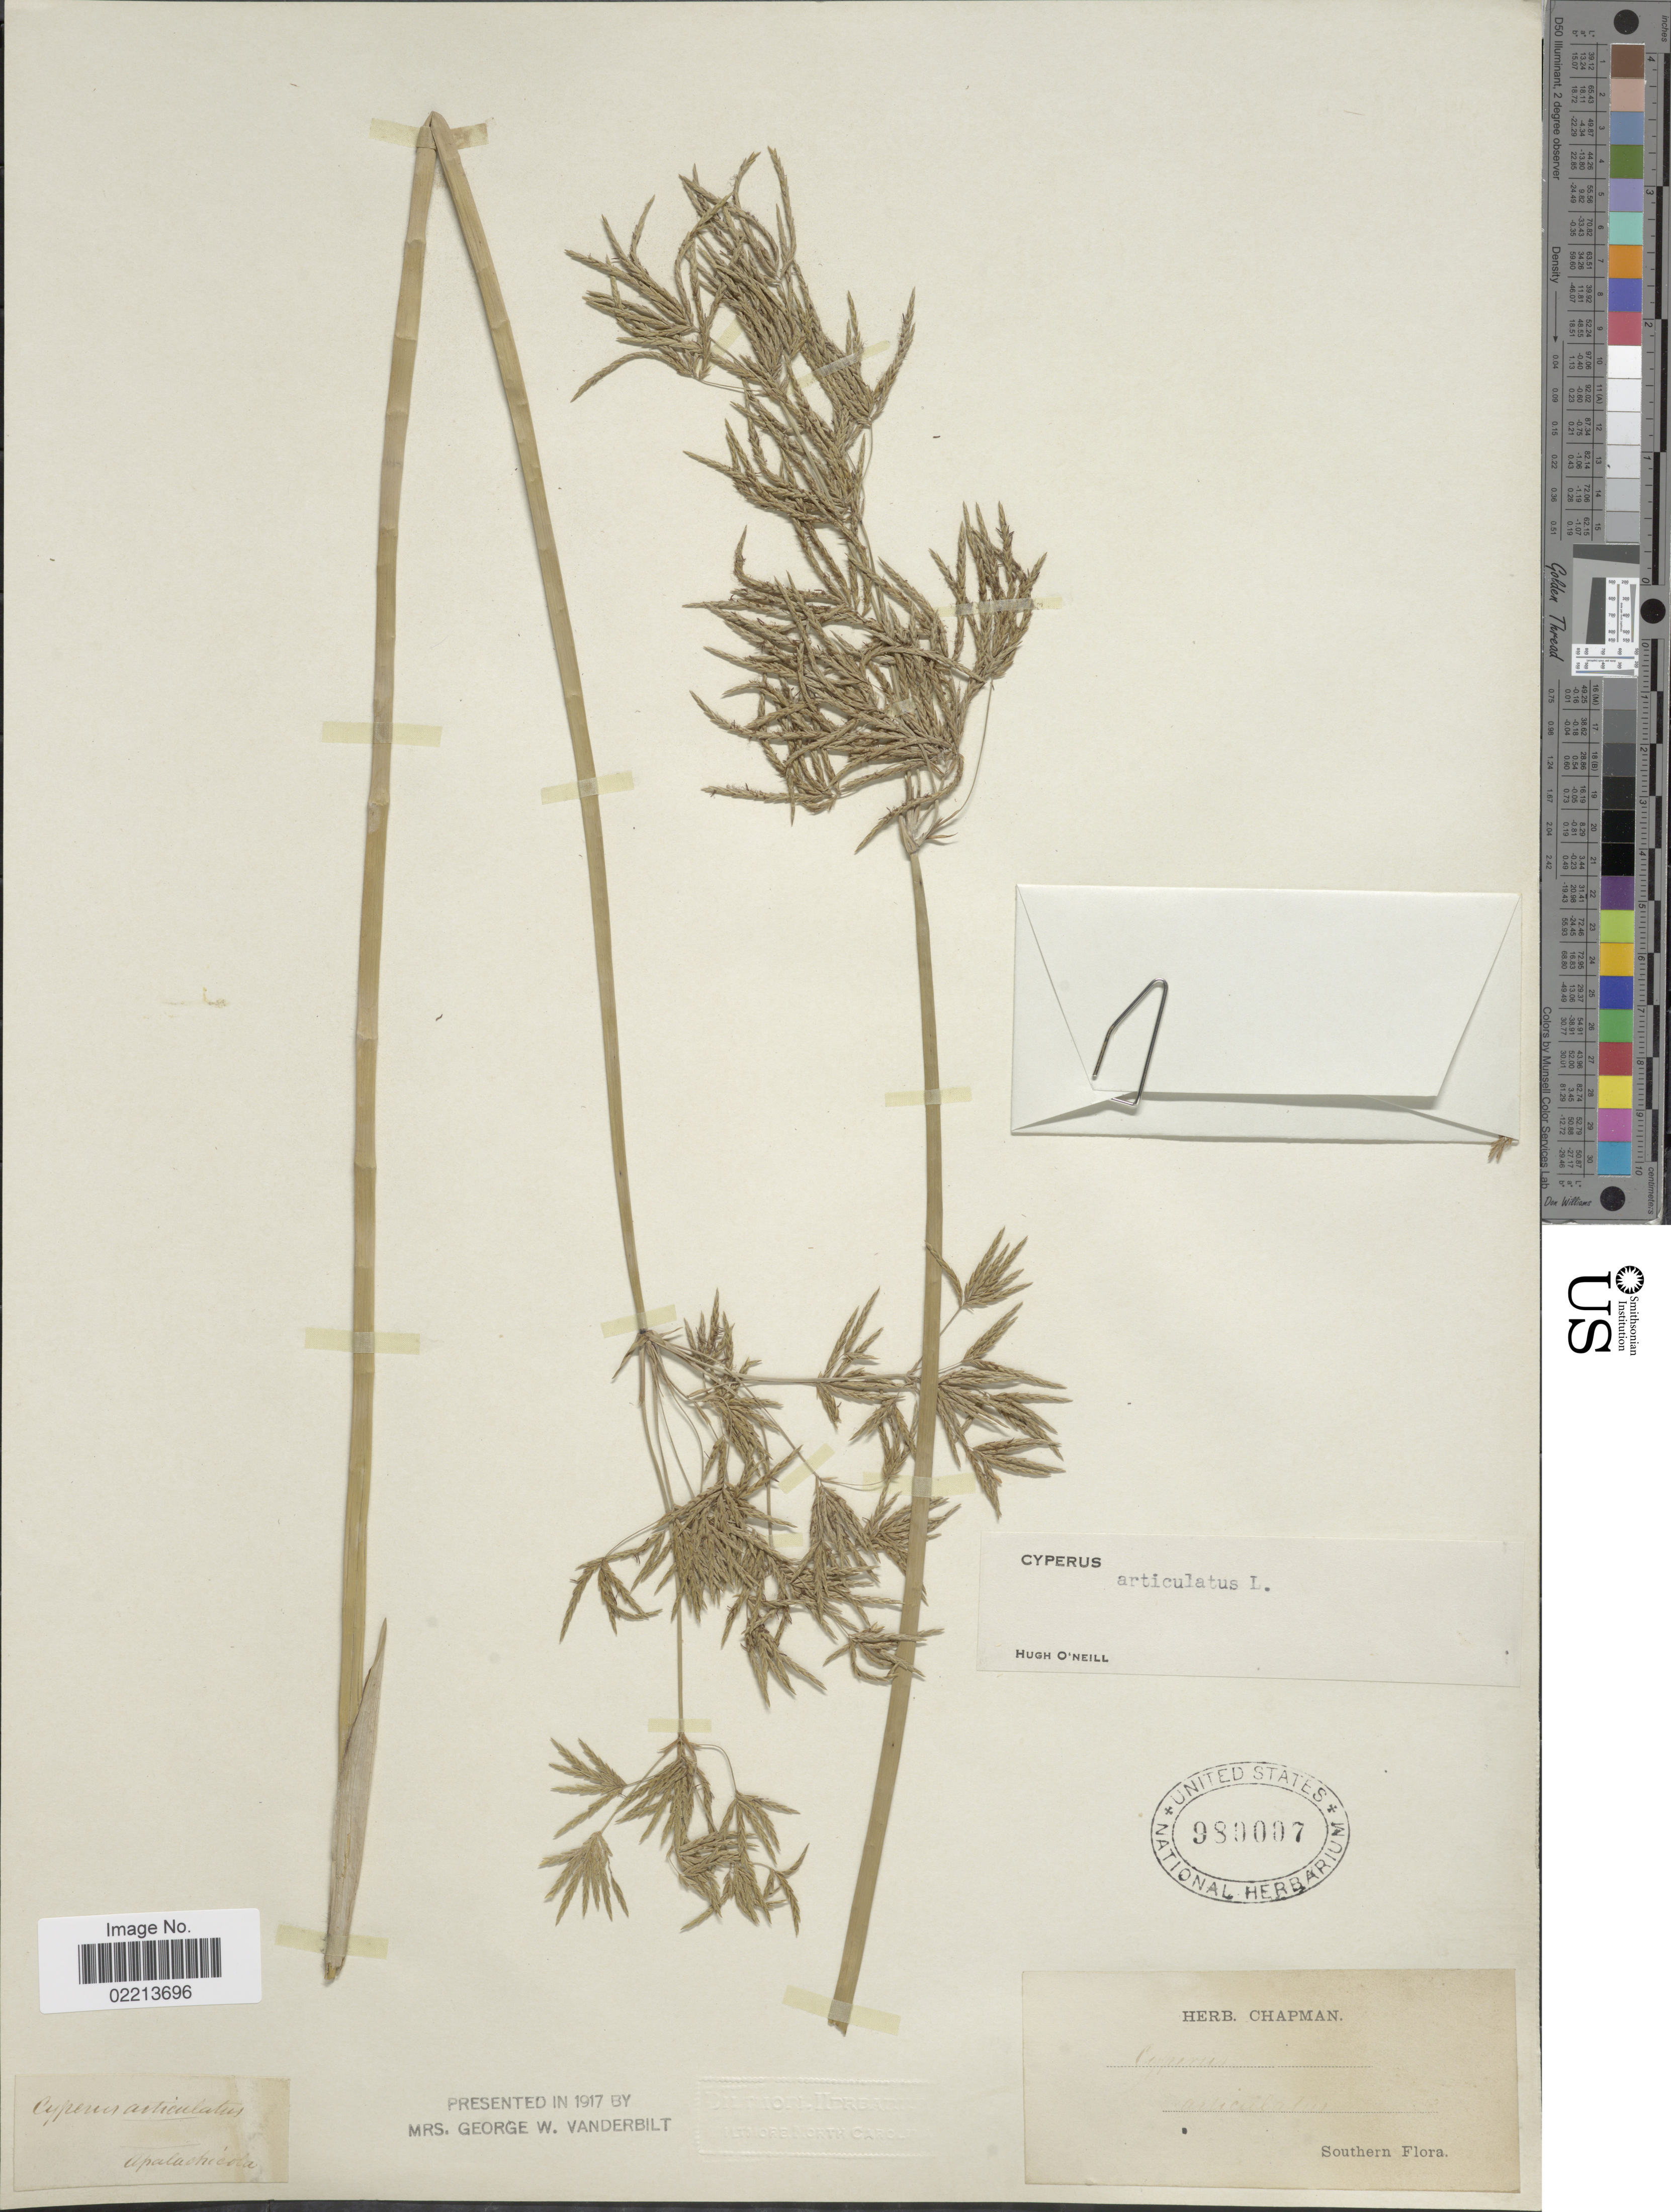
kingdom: Plantae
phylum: Tracheophyta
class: Liliopsida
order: Poales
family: Cyperaceae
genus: Cyperus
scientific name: Cyperus articulatus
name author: L.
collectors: ex herb. Chapman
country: United States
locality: Southern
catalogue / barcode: US 980007